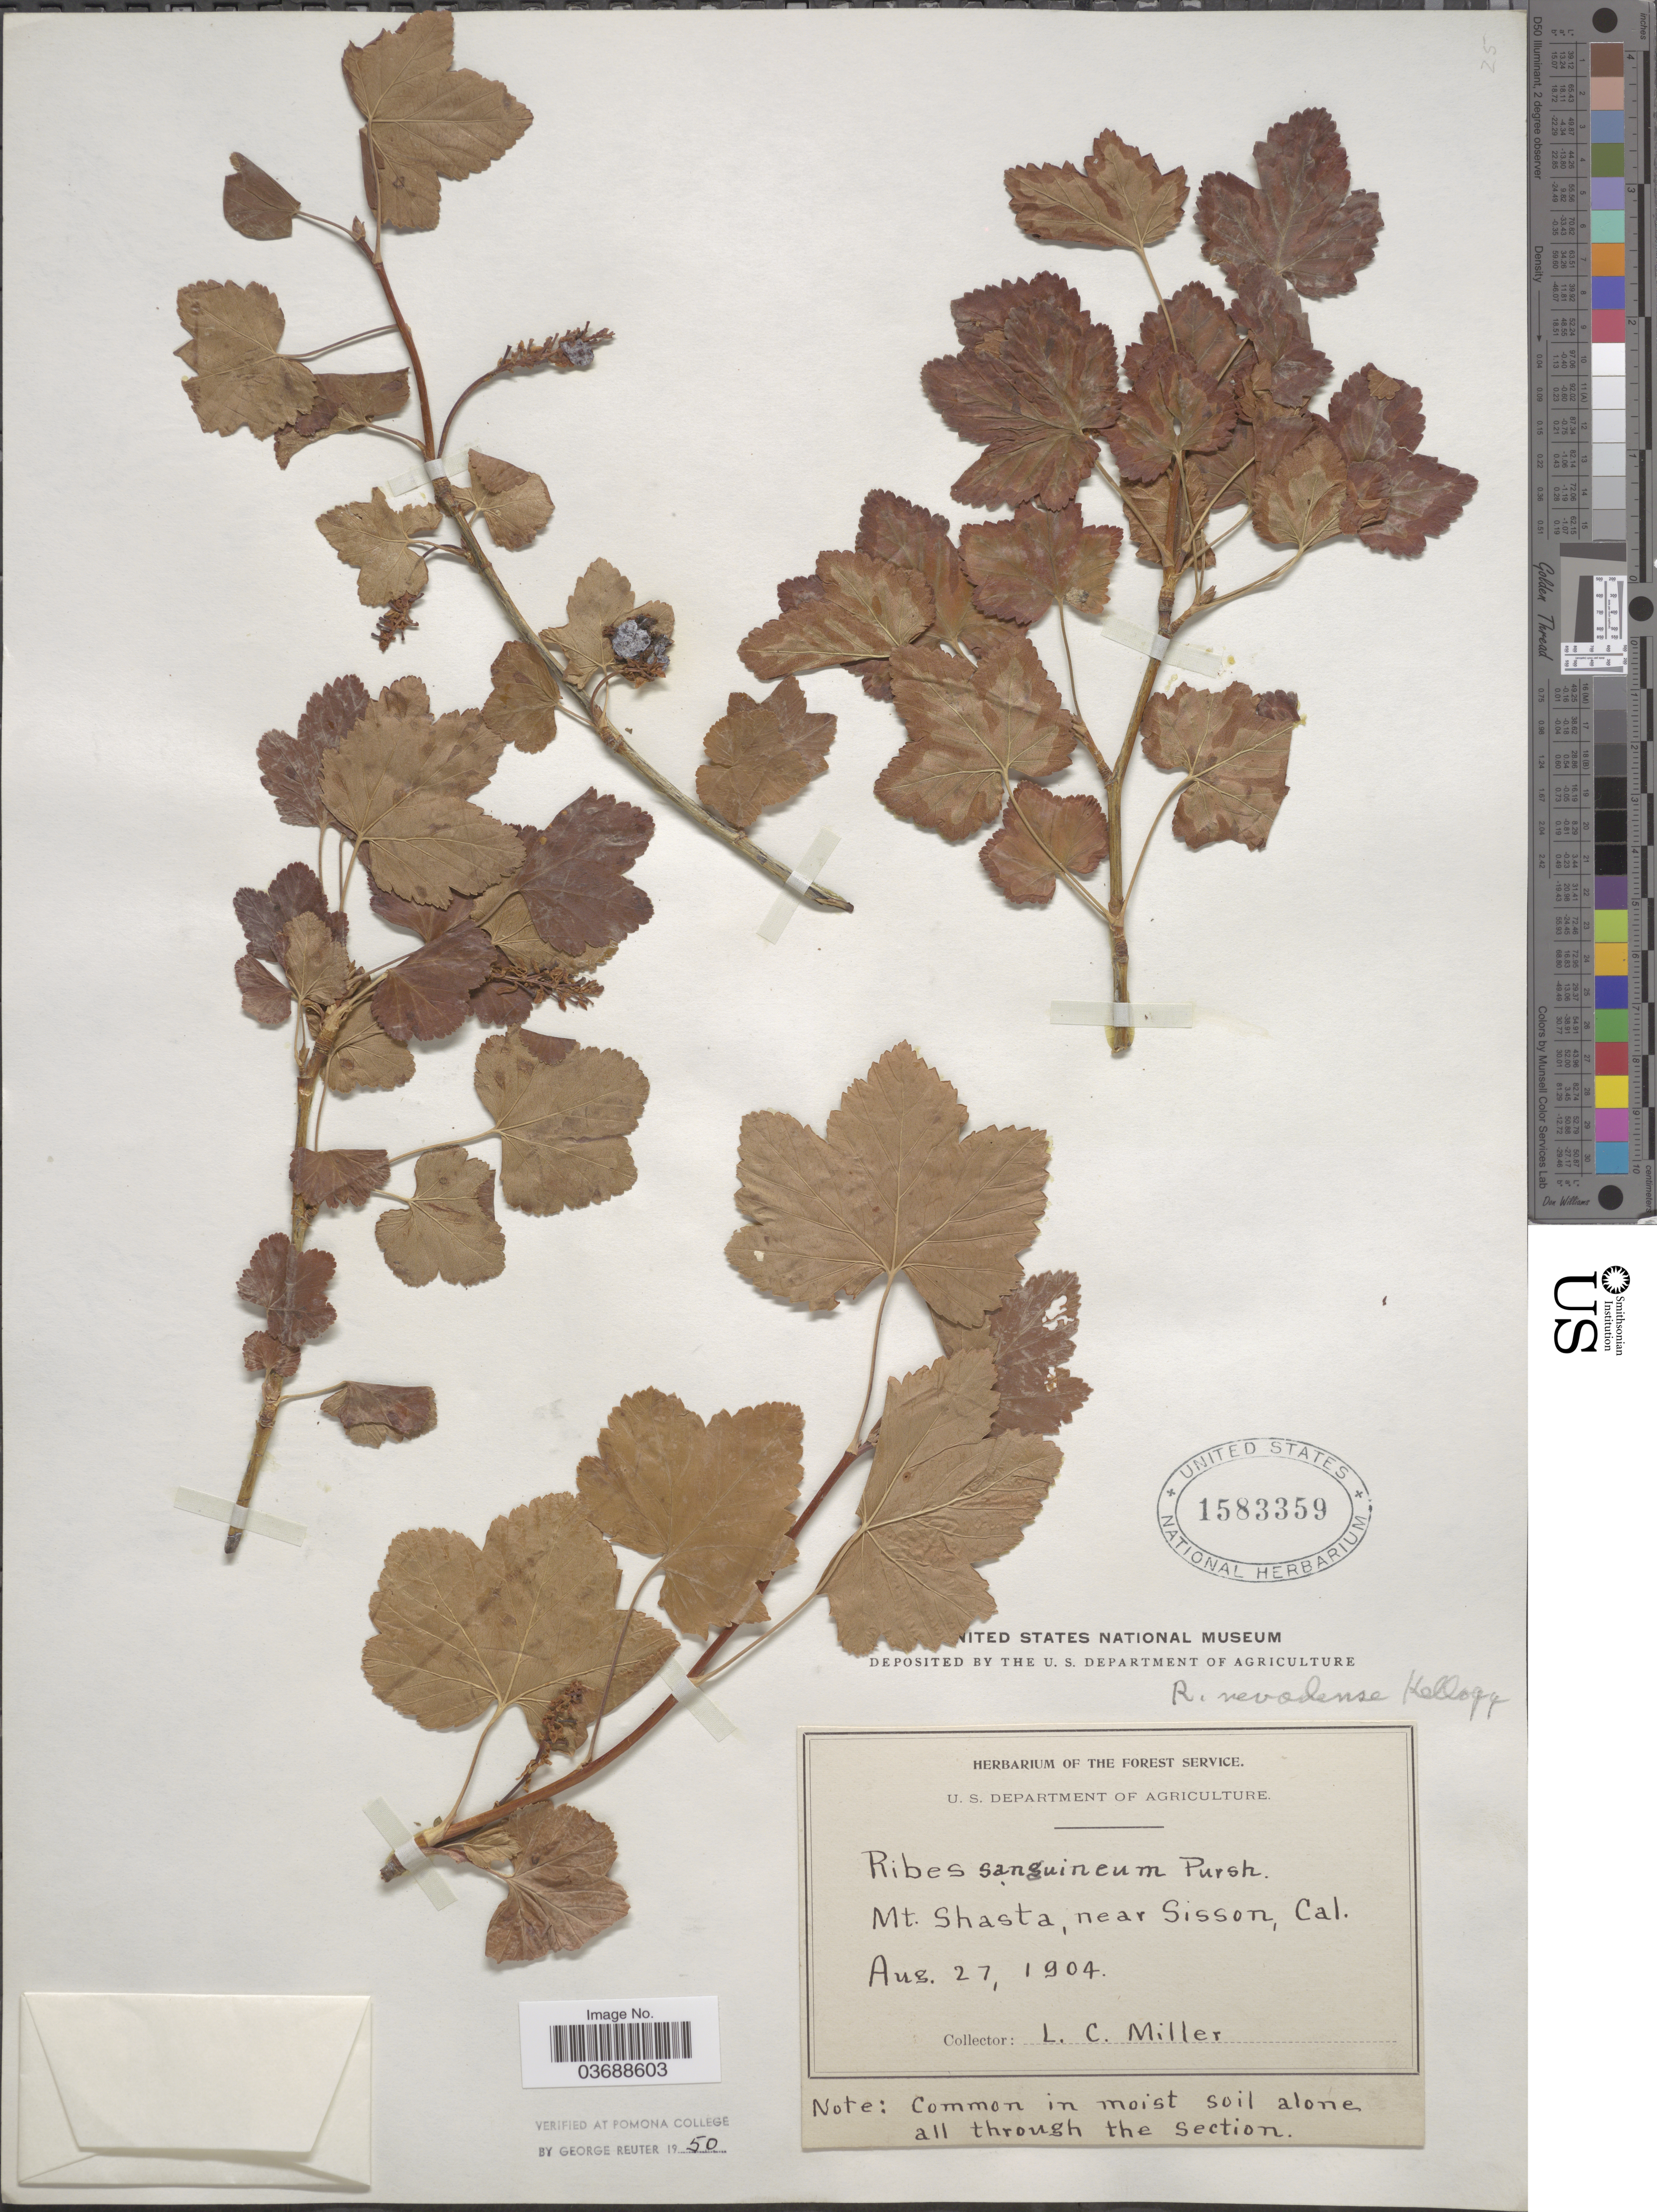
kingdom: Plantae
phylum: Tracheophyta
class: Magnoliopsida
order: Saxifragales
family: Grossulariaceae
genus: Ribes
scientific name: Ribes nevadense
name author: Kellogg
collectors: L. Miller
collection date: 1904-08-27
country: United States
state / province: California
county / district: Siskiyou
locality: Mt. Shasta, near Sisson.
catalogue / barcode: US 1583359